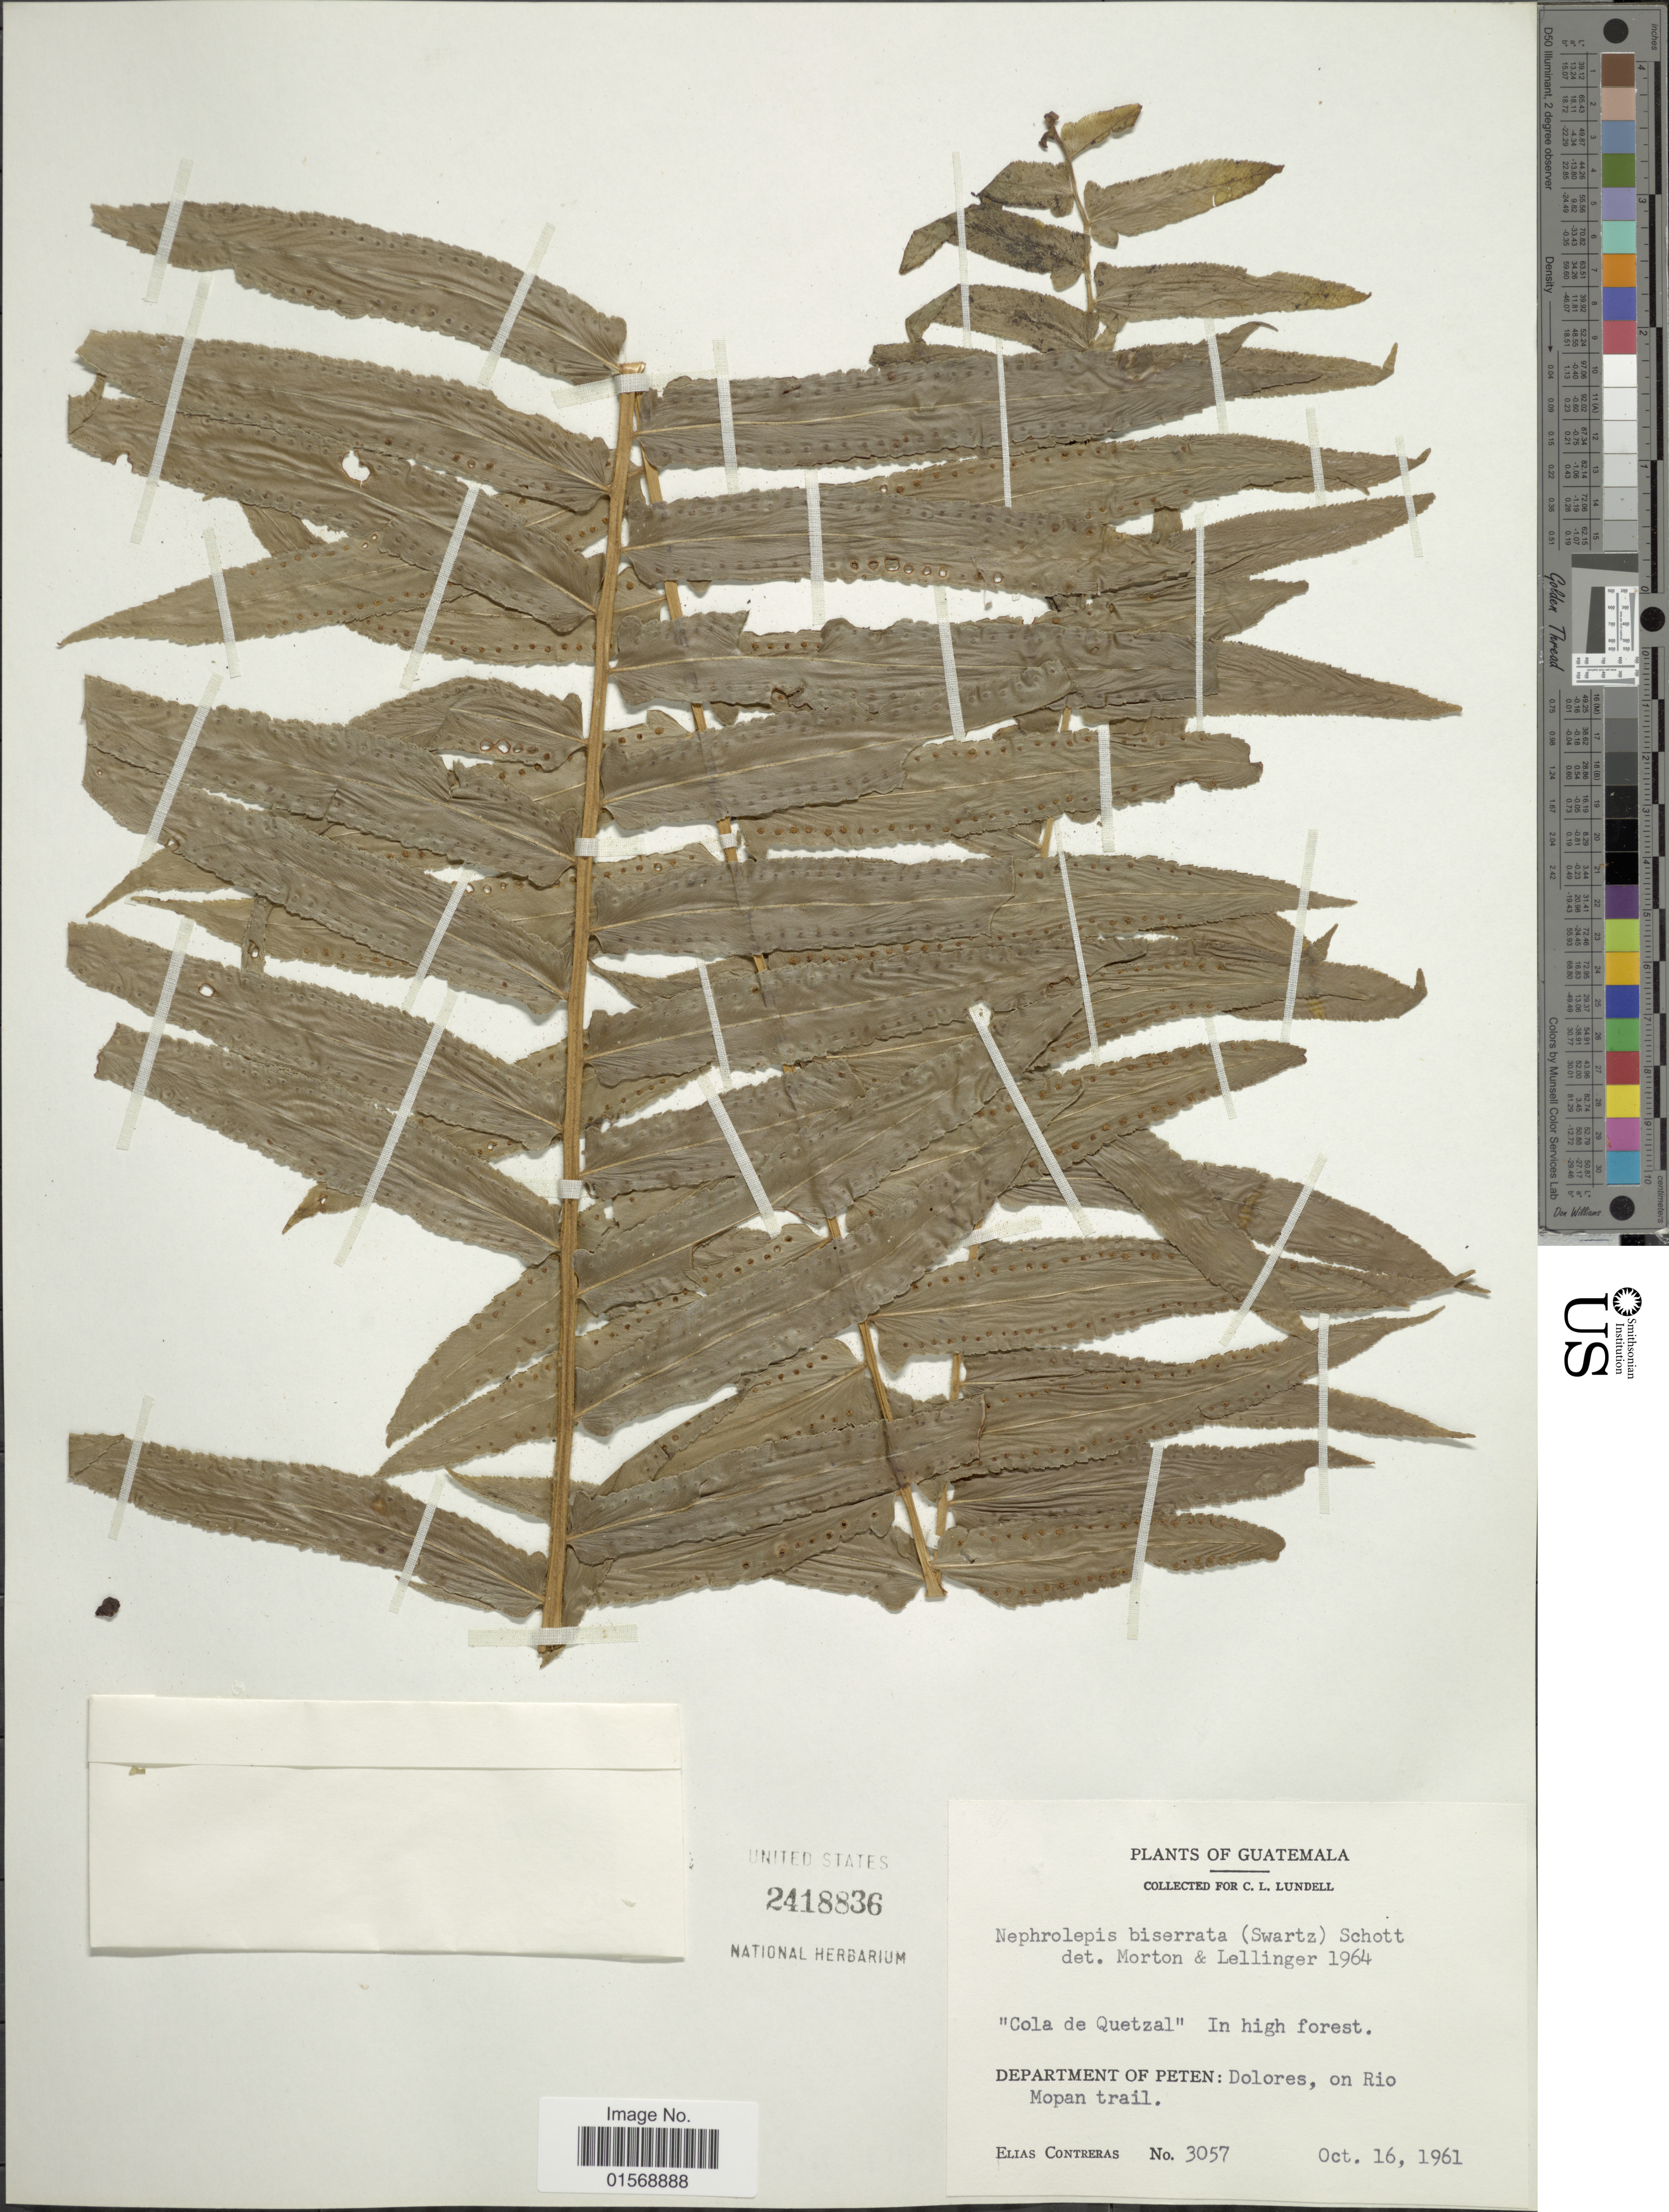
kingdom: Plantae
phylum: Tracheophyta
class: Polypodiopsida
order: Polypodiales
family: Nephrolepidaceae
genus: Nephrolepis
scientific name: Nephrolepis biserrata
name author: (Sw.) Schott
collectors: E. Contreras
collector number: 3057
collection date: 1961-10-16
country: Guatemala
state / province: El Petén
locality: Guatemala, "Cola de Quetzal". Department of Peten: Dolores, on Rio Mopan Trail.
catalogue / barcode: US 2418836